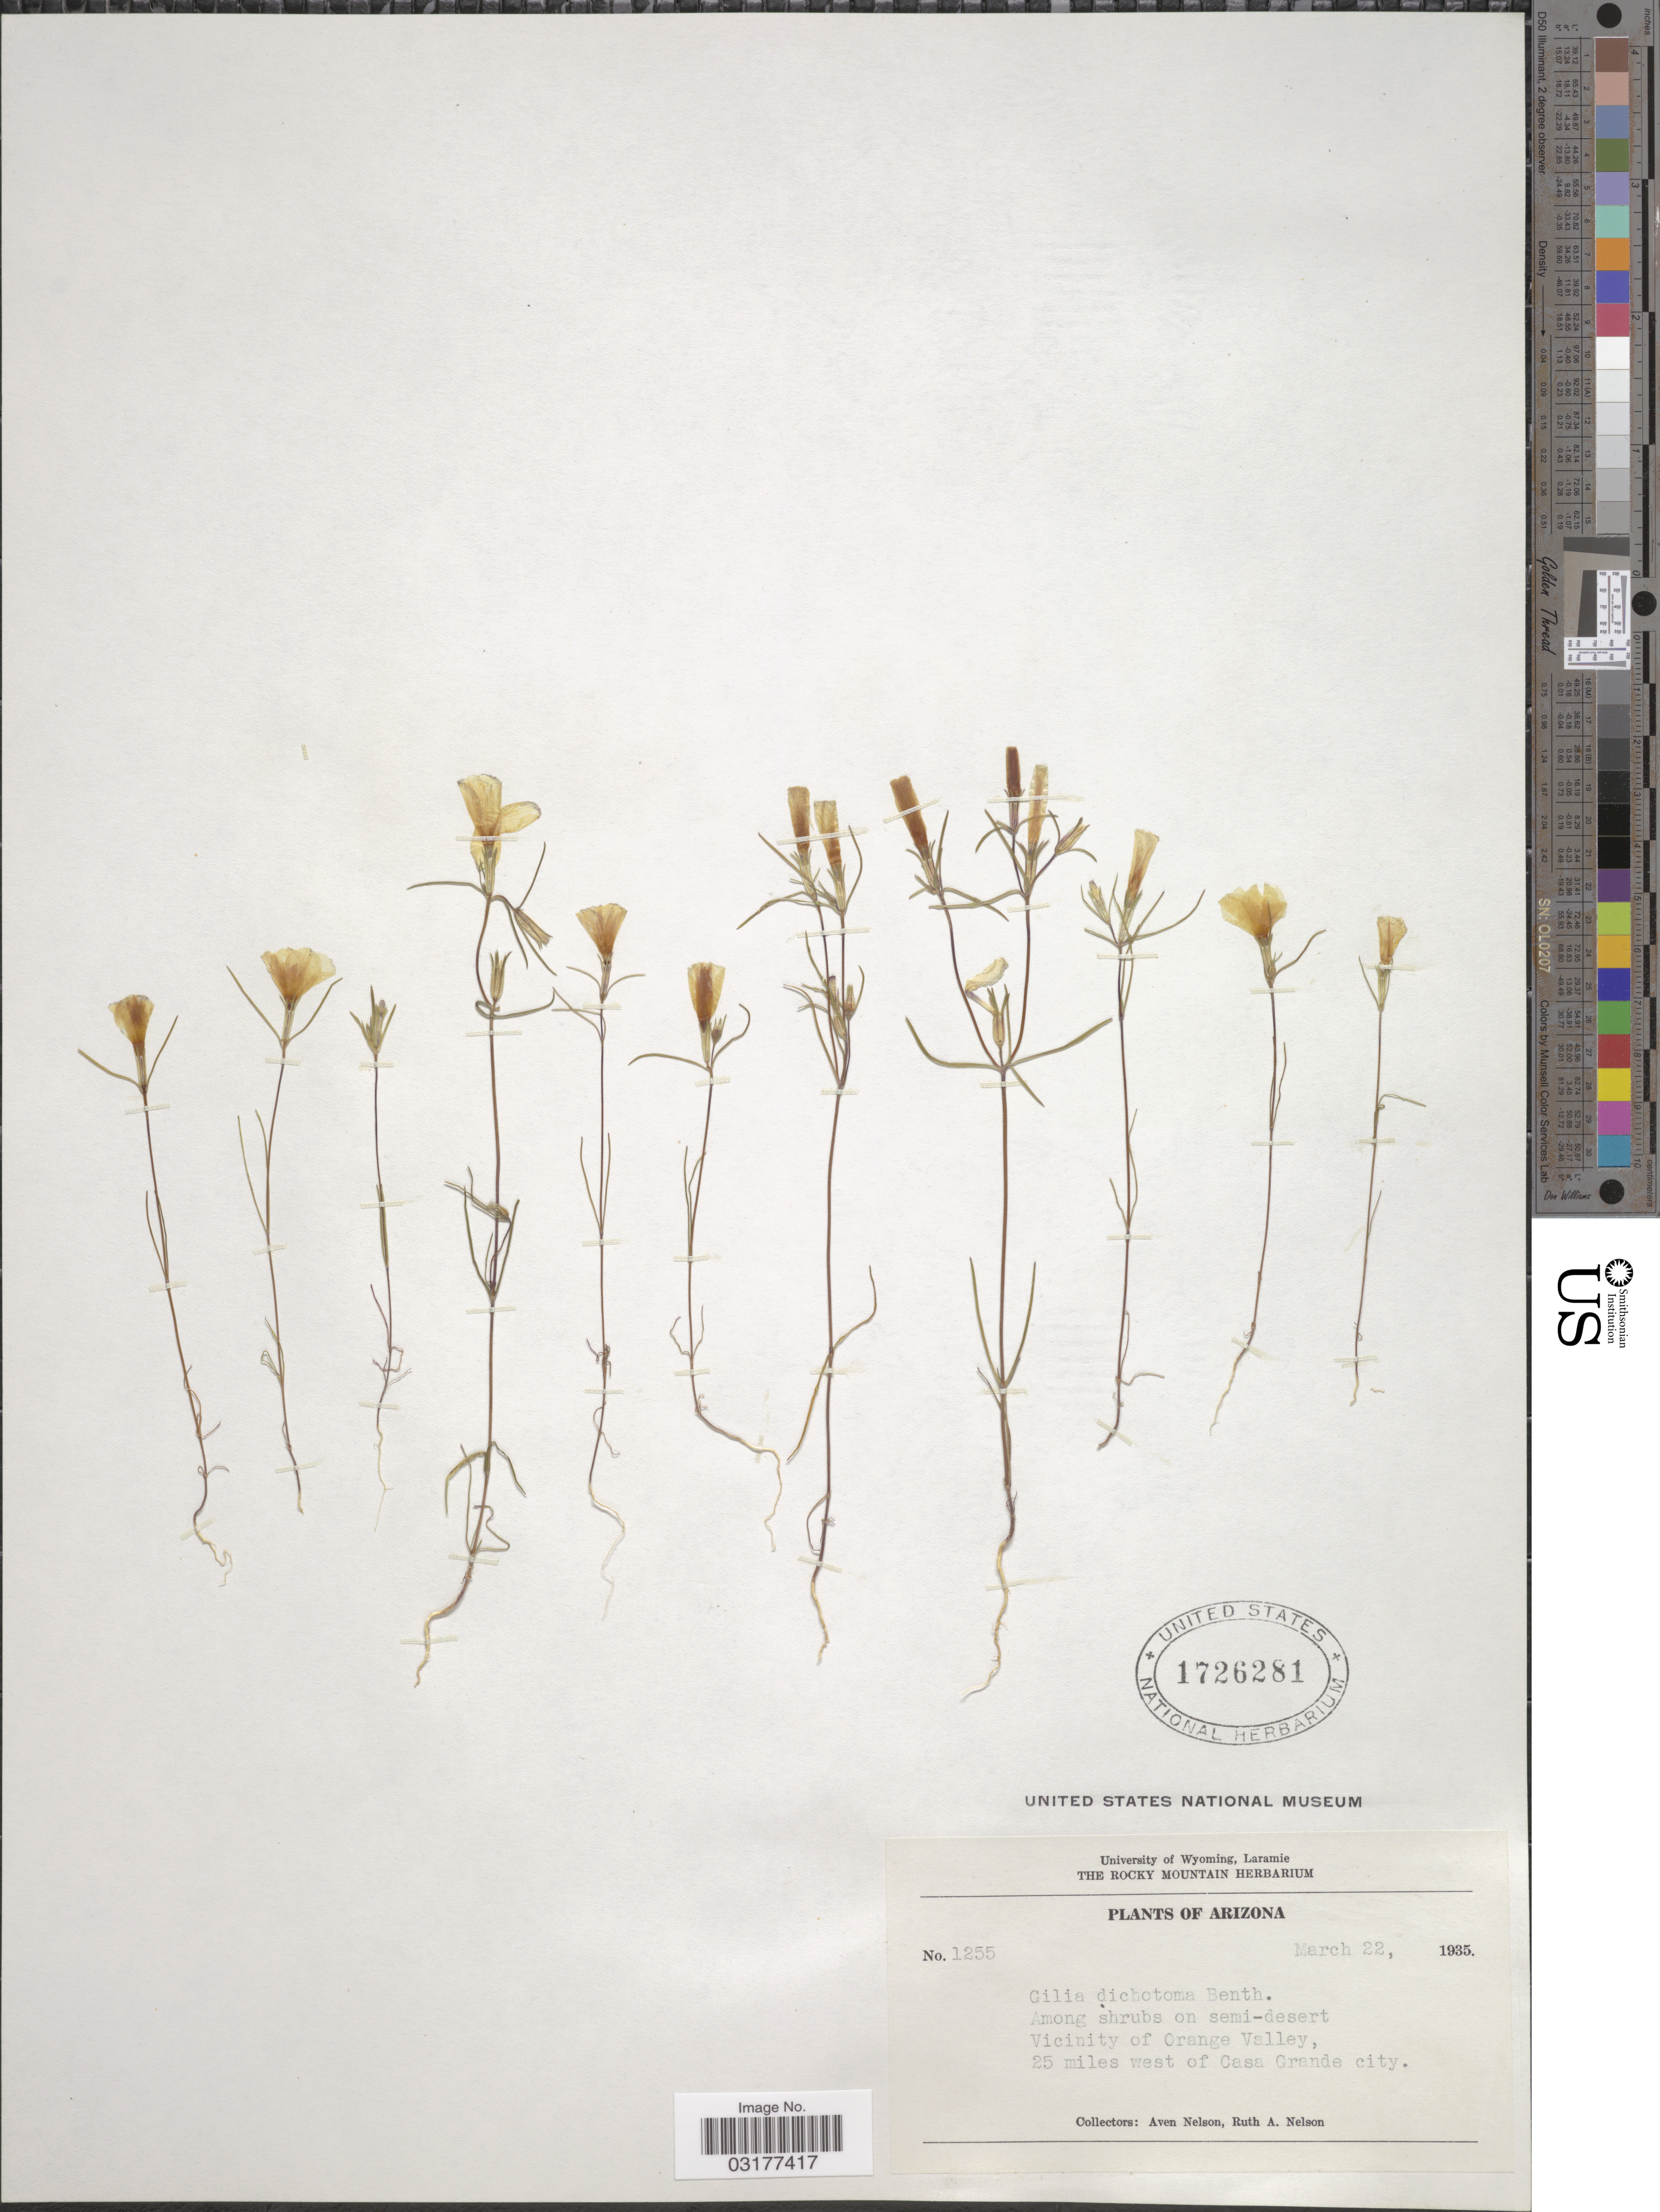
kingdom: Plantae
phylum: Tracheophyta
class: Magnoliopsida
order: Ericales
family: Polemoniaceae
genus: Linanthus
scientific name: Linanthus dichotomus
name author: Benth.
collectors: A. Nelson & R. A. Nelson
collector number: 1255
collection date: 1935-03-22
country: United States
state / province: Arizona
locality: Vicinity of Orange Valley, 25 miles west of Casa Grande city.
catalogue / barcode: US 1726281